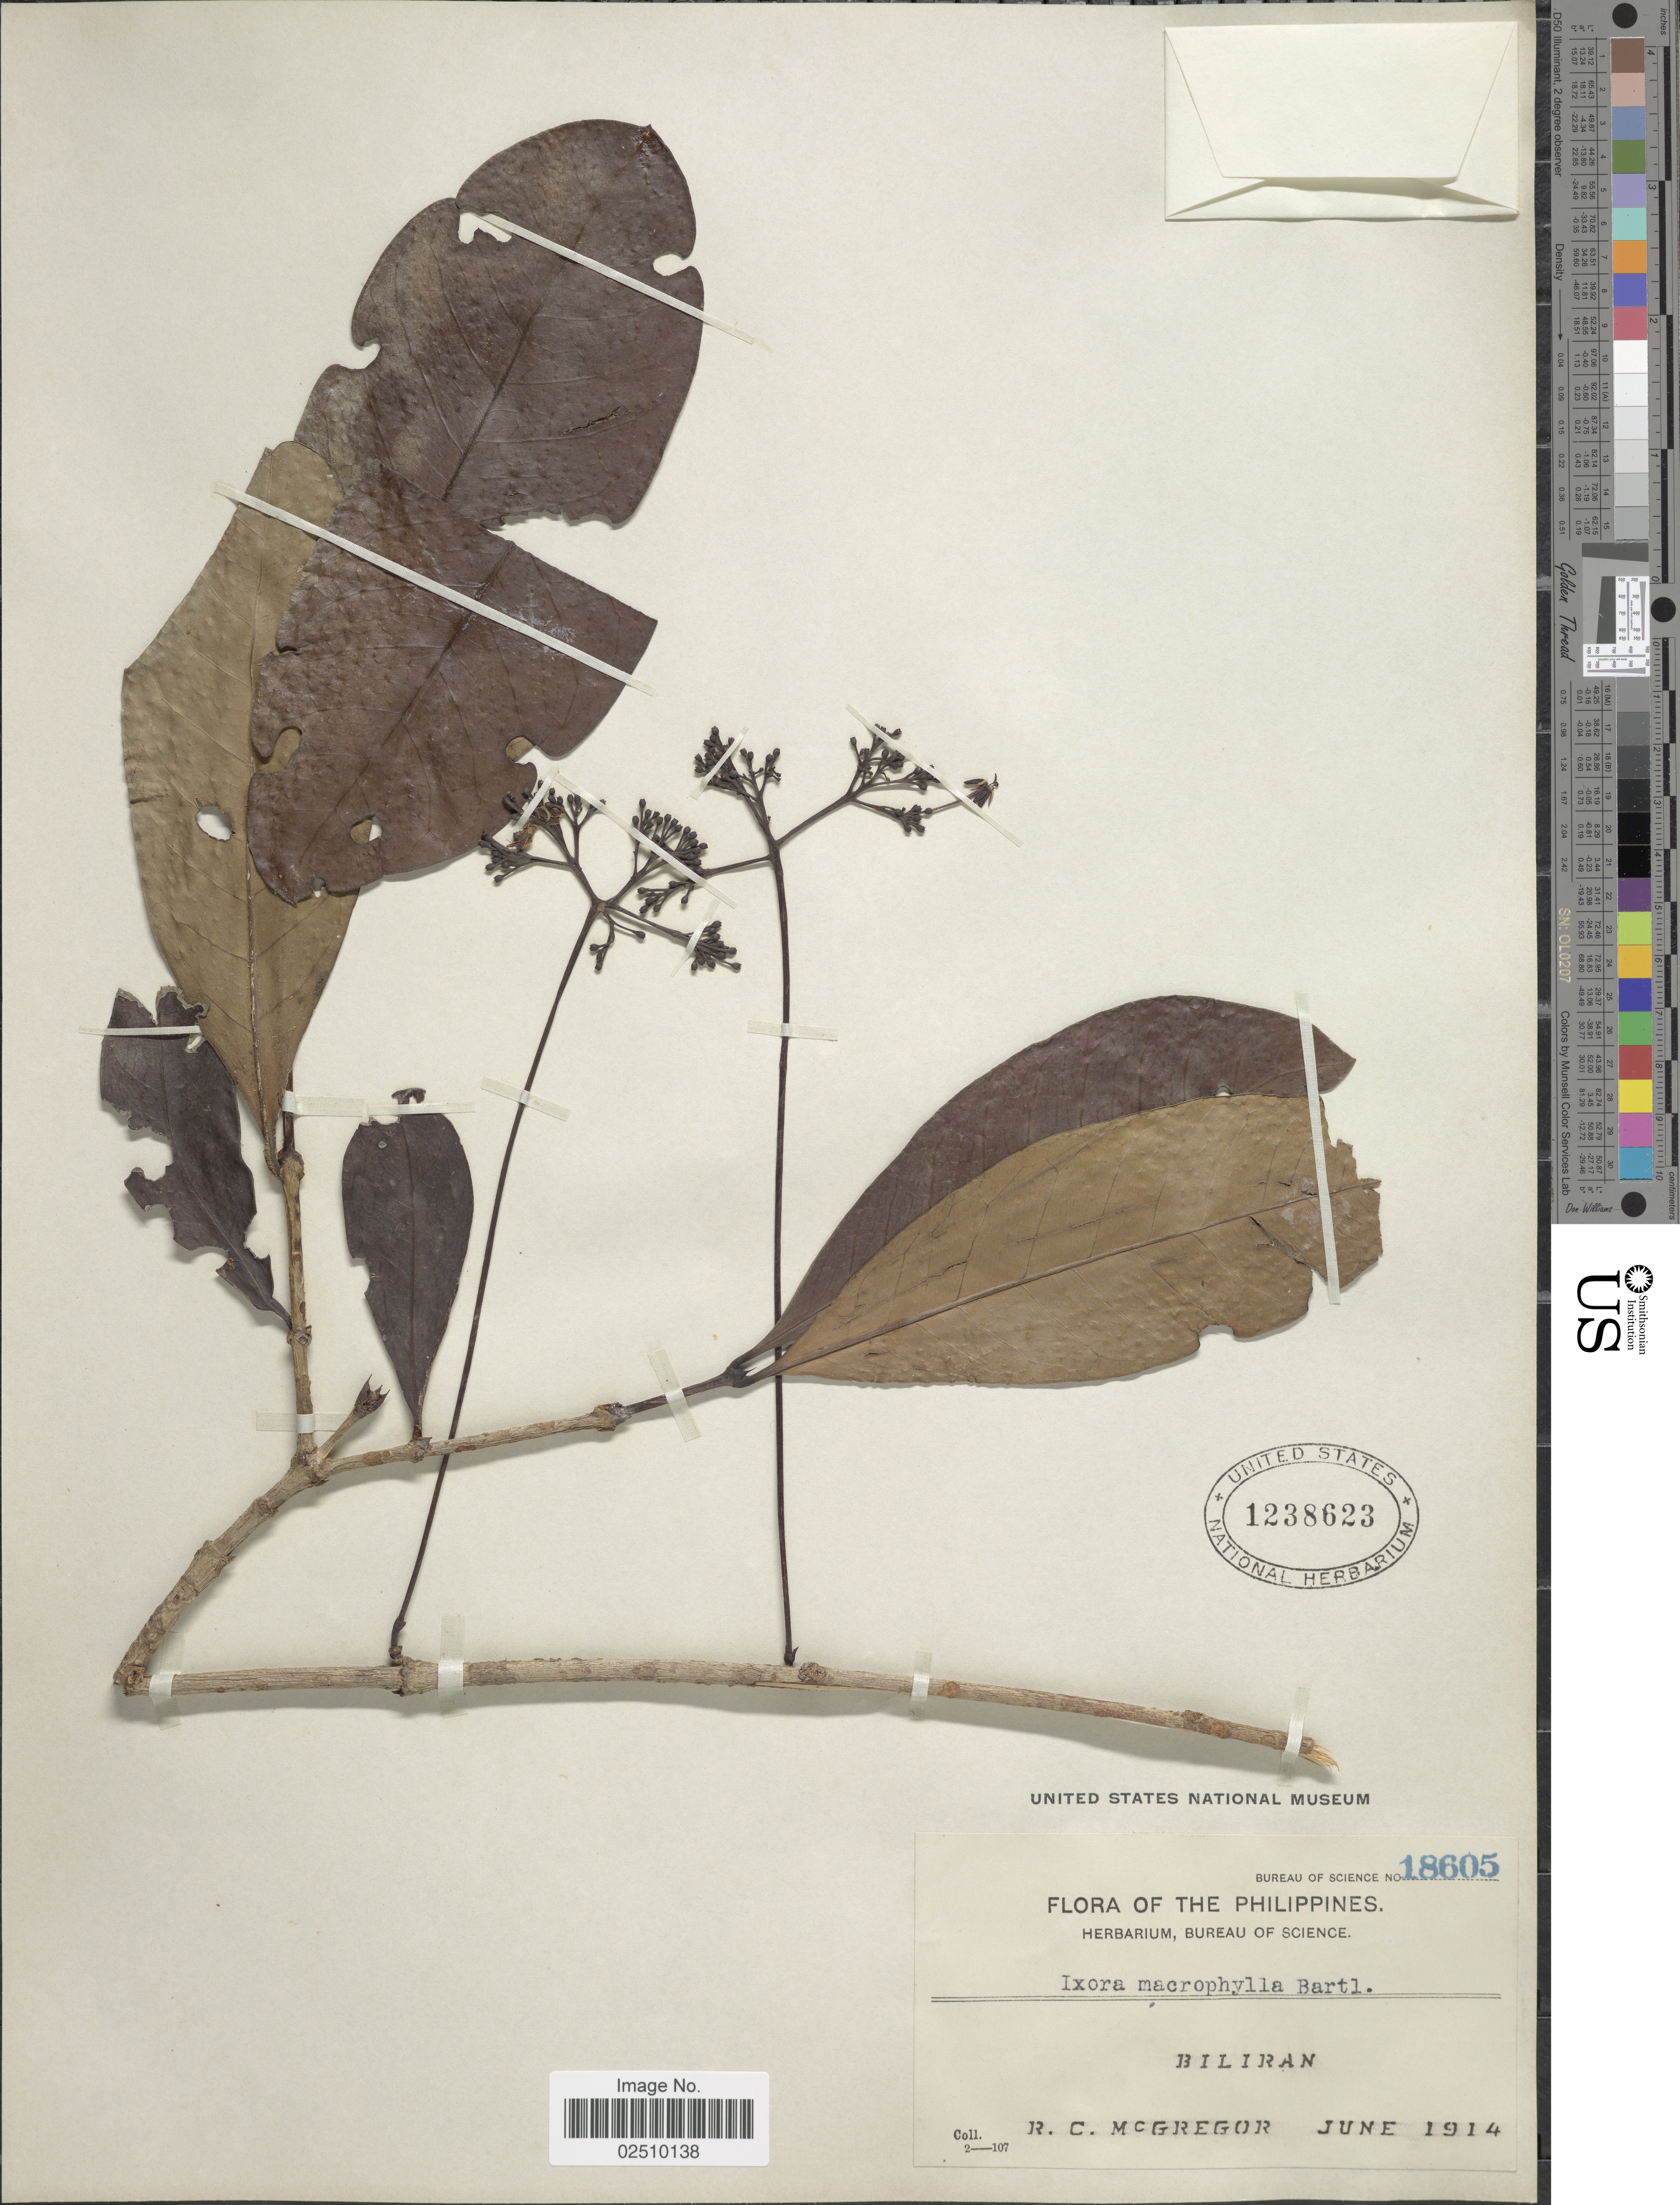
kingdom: Plantae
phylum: Tracheophyta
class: Magnoliopsida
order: Gentianales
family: Rubiaceae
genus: Ixora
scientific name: Ixora macrophylla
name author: Bartl. ex DC.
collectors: R. C. McGregor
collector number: Bureau of Science 18605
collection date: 1914-06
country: Philippines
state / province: Eastern Visayas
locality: Biliran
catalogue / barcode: US 1238623